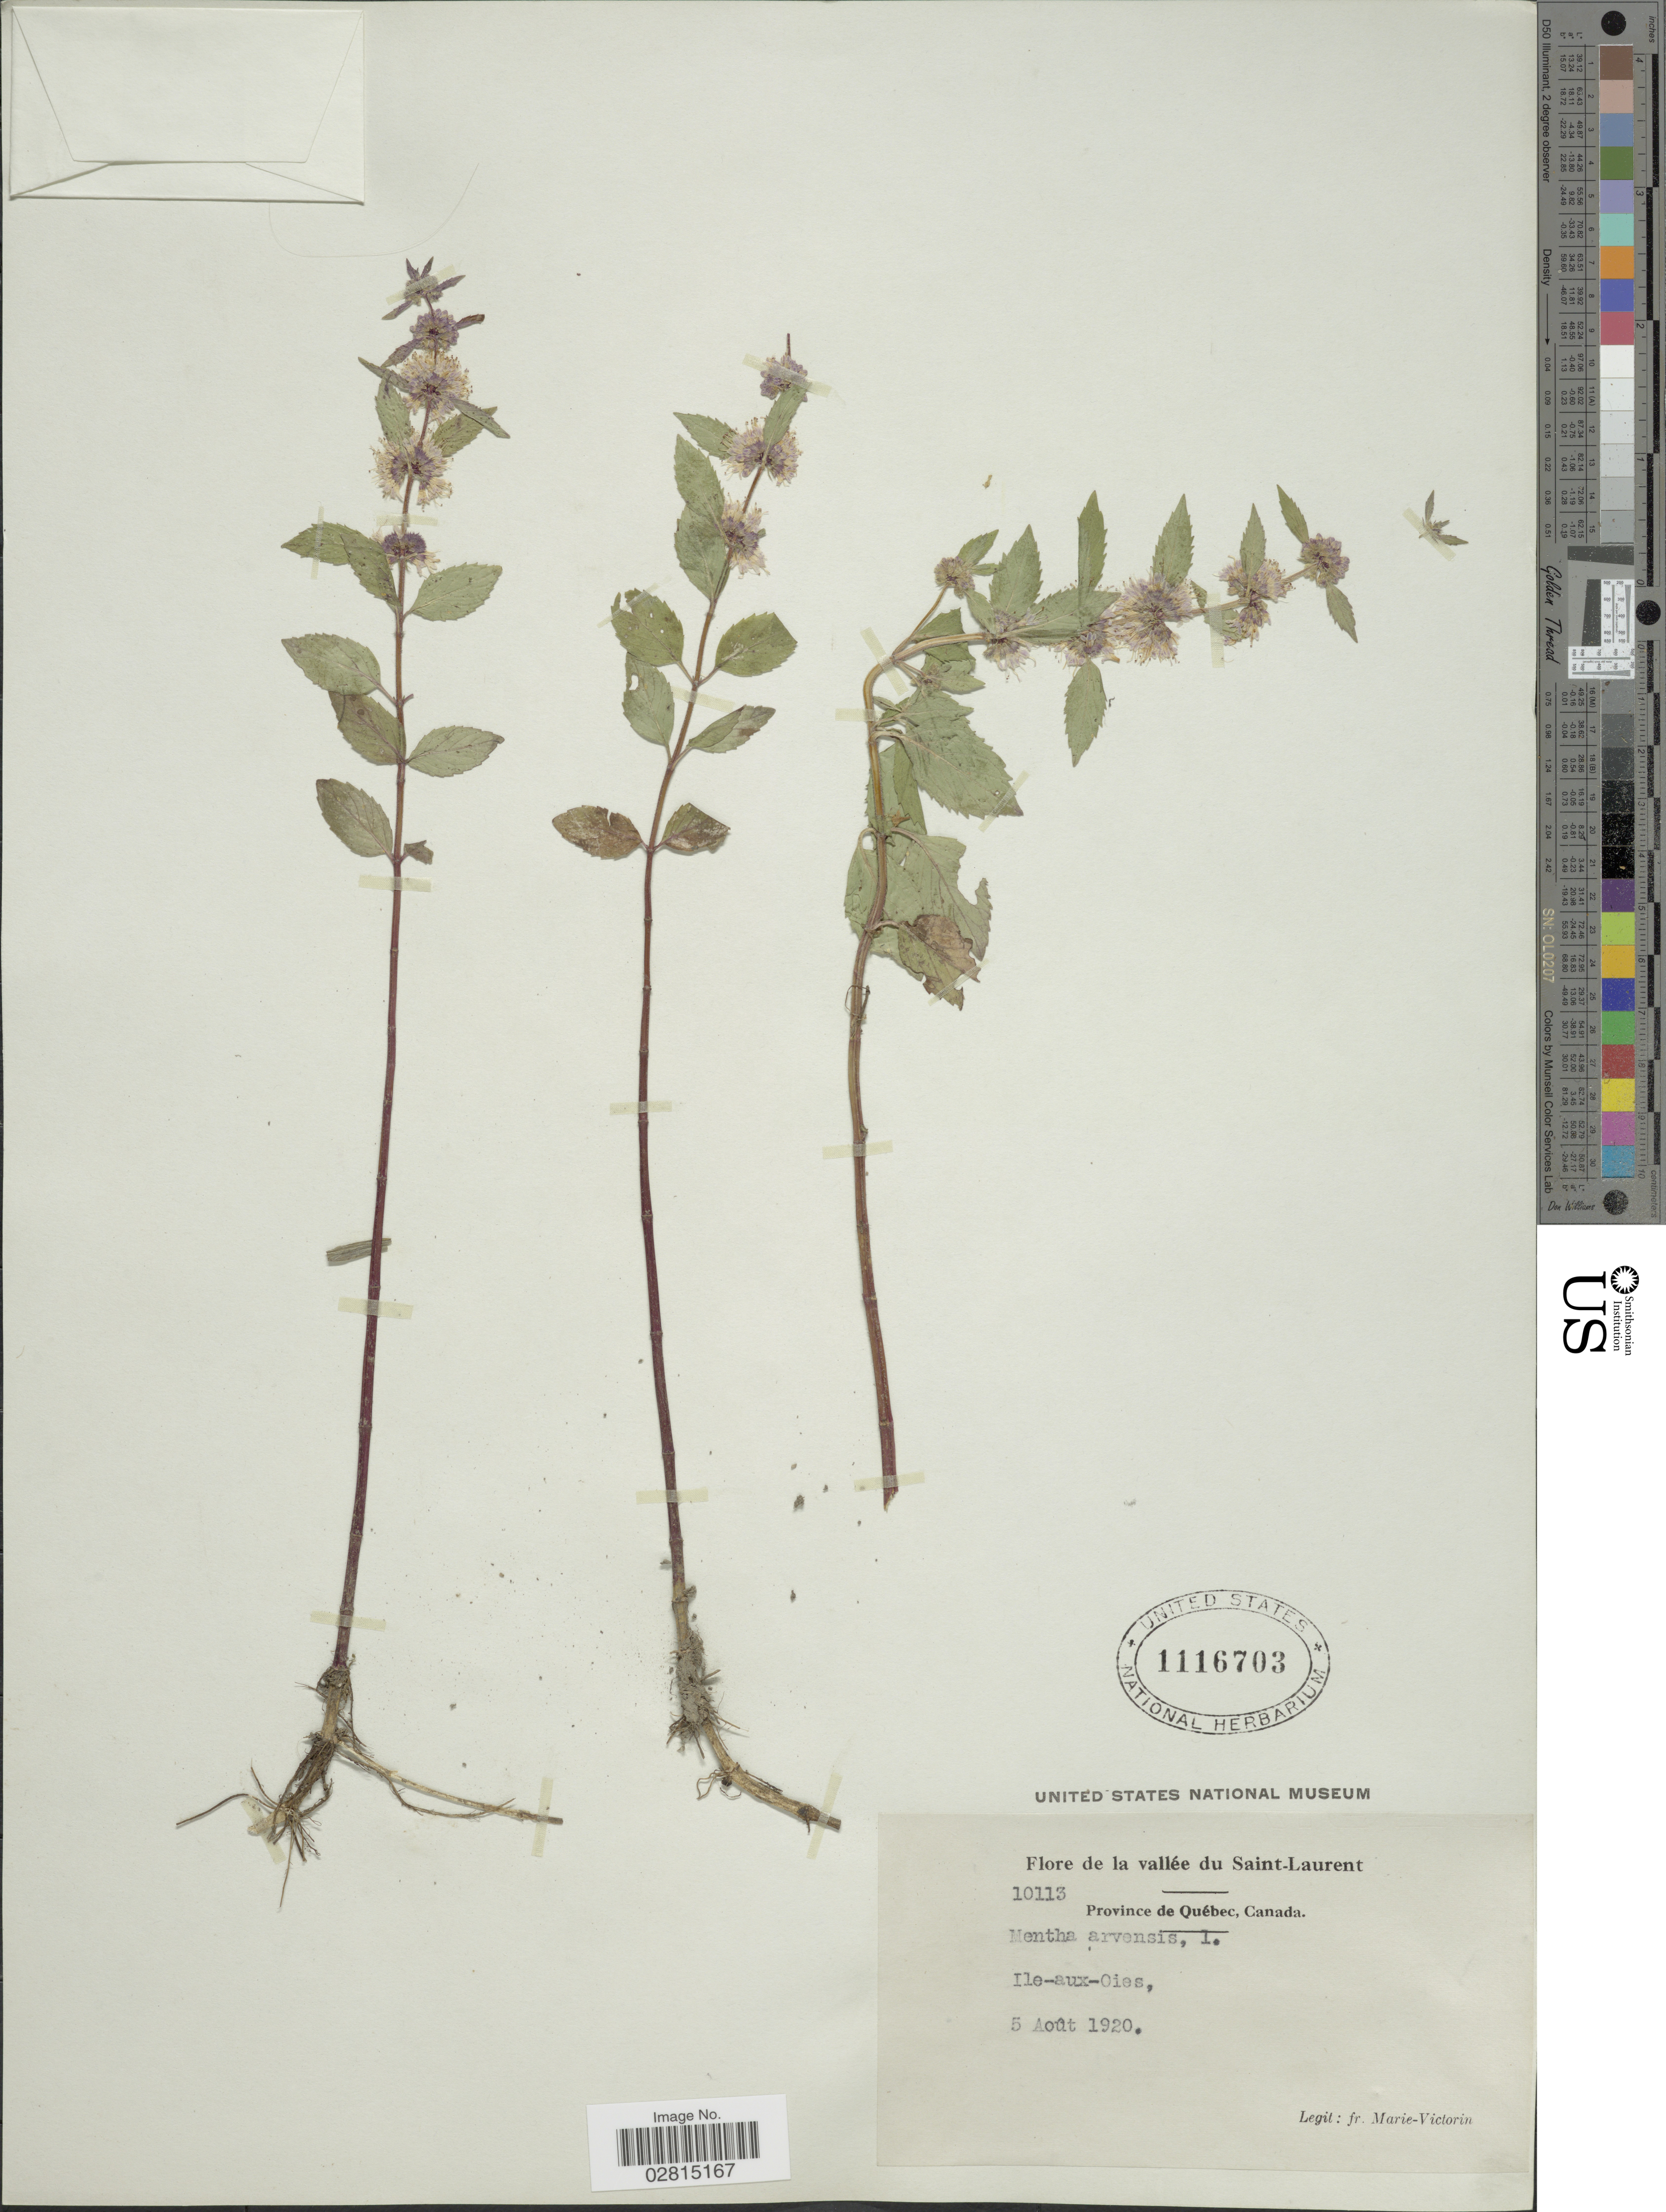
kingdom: Plantae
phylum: Tracheophyta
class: Magnoliopsida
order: Lamiales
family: Lamiaceae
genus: Mentha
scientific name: Mentha arvensis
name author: L.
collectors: F. Marie-Victorin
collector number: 10113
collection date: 1920-08-05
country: Canada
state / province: Quebec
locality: Vallée du Saint-Laurent, Ile-aux-Oies.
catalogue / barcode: US 1116703